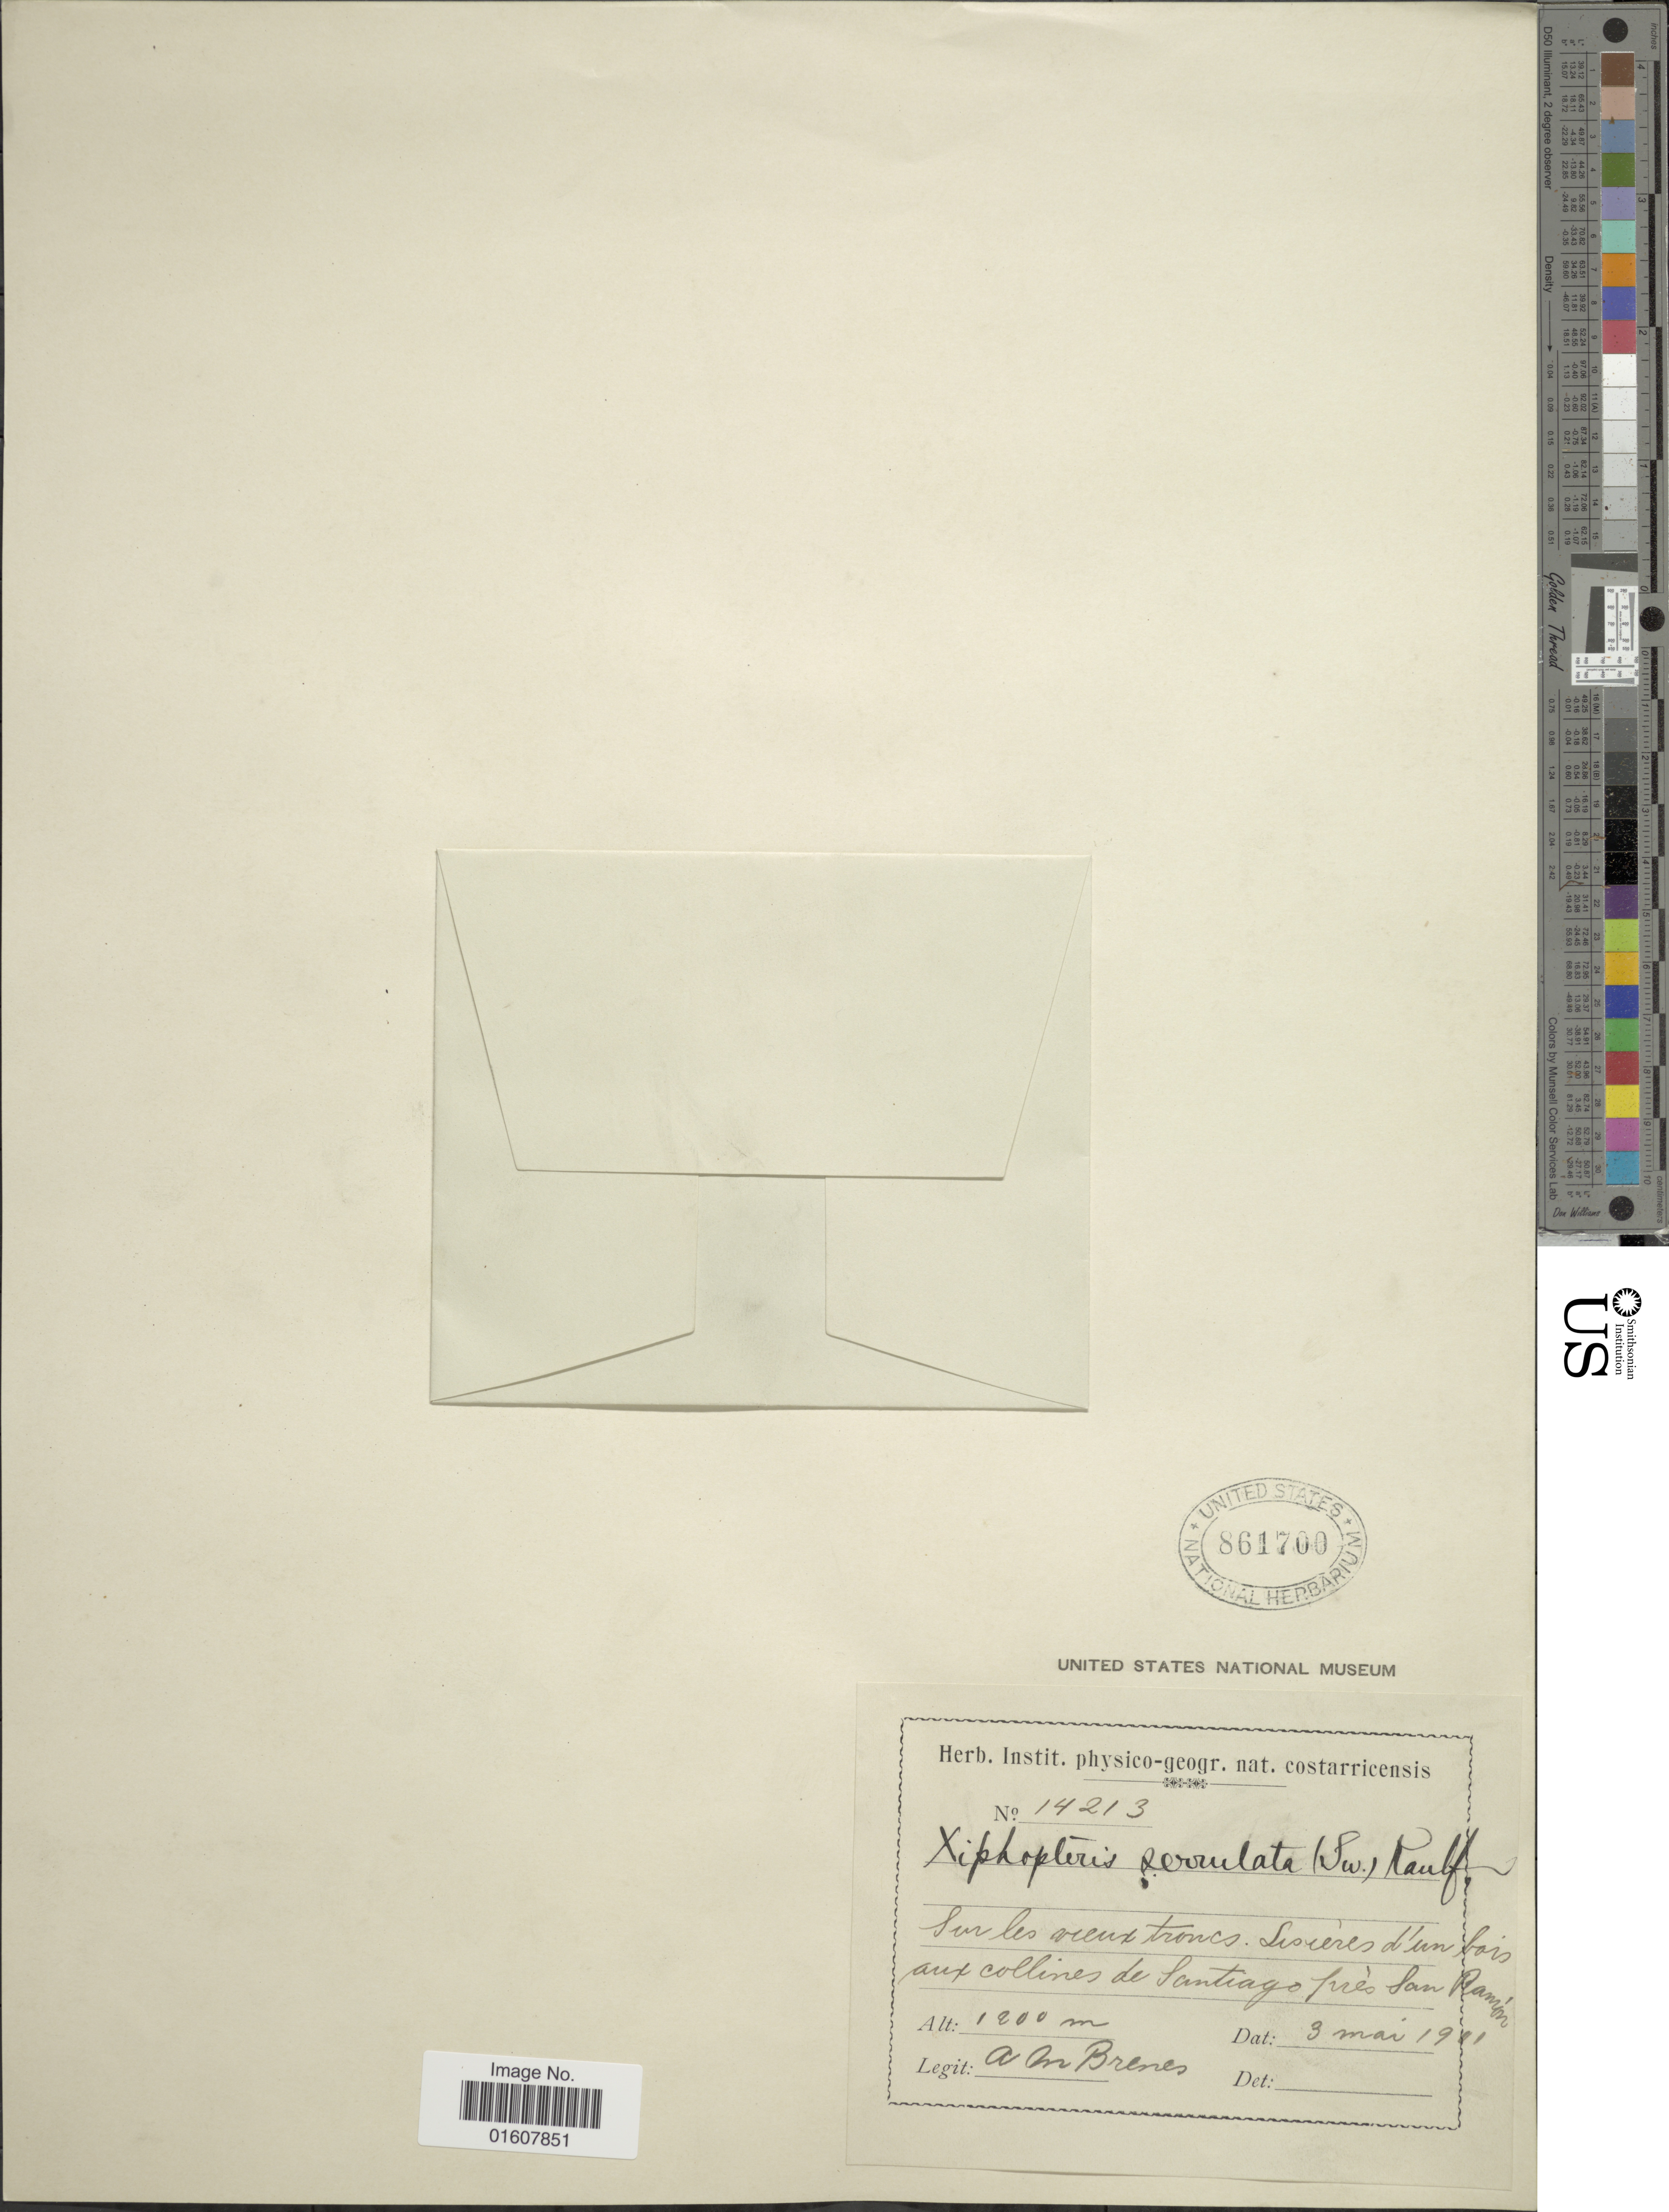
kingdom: Plantae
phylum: Tracheophyta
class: Polypodiopsida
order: Polypodiales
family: Polypodiaceae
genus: Cochlidium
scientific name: Cochlidium serrulatum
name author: (Sw.) L.E. Bishop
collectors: A. Brenes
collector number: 14213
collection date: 1911-05-03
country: Costa Rica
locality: Sur les vieux tronc [illegible text] d'un bois aux collines de Santiago près San Ramón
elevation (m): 1200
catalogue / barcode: US 861700